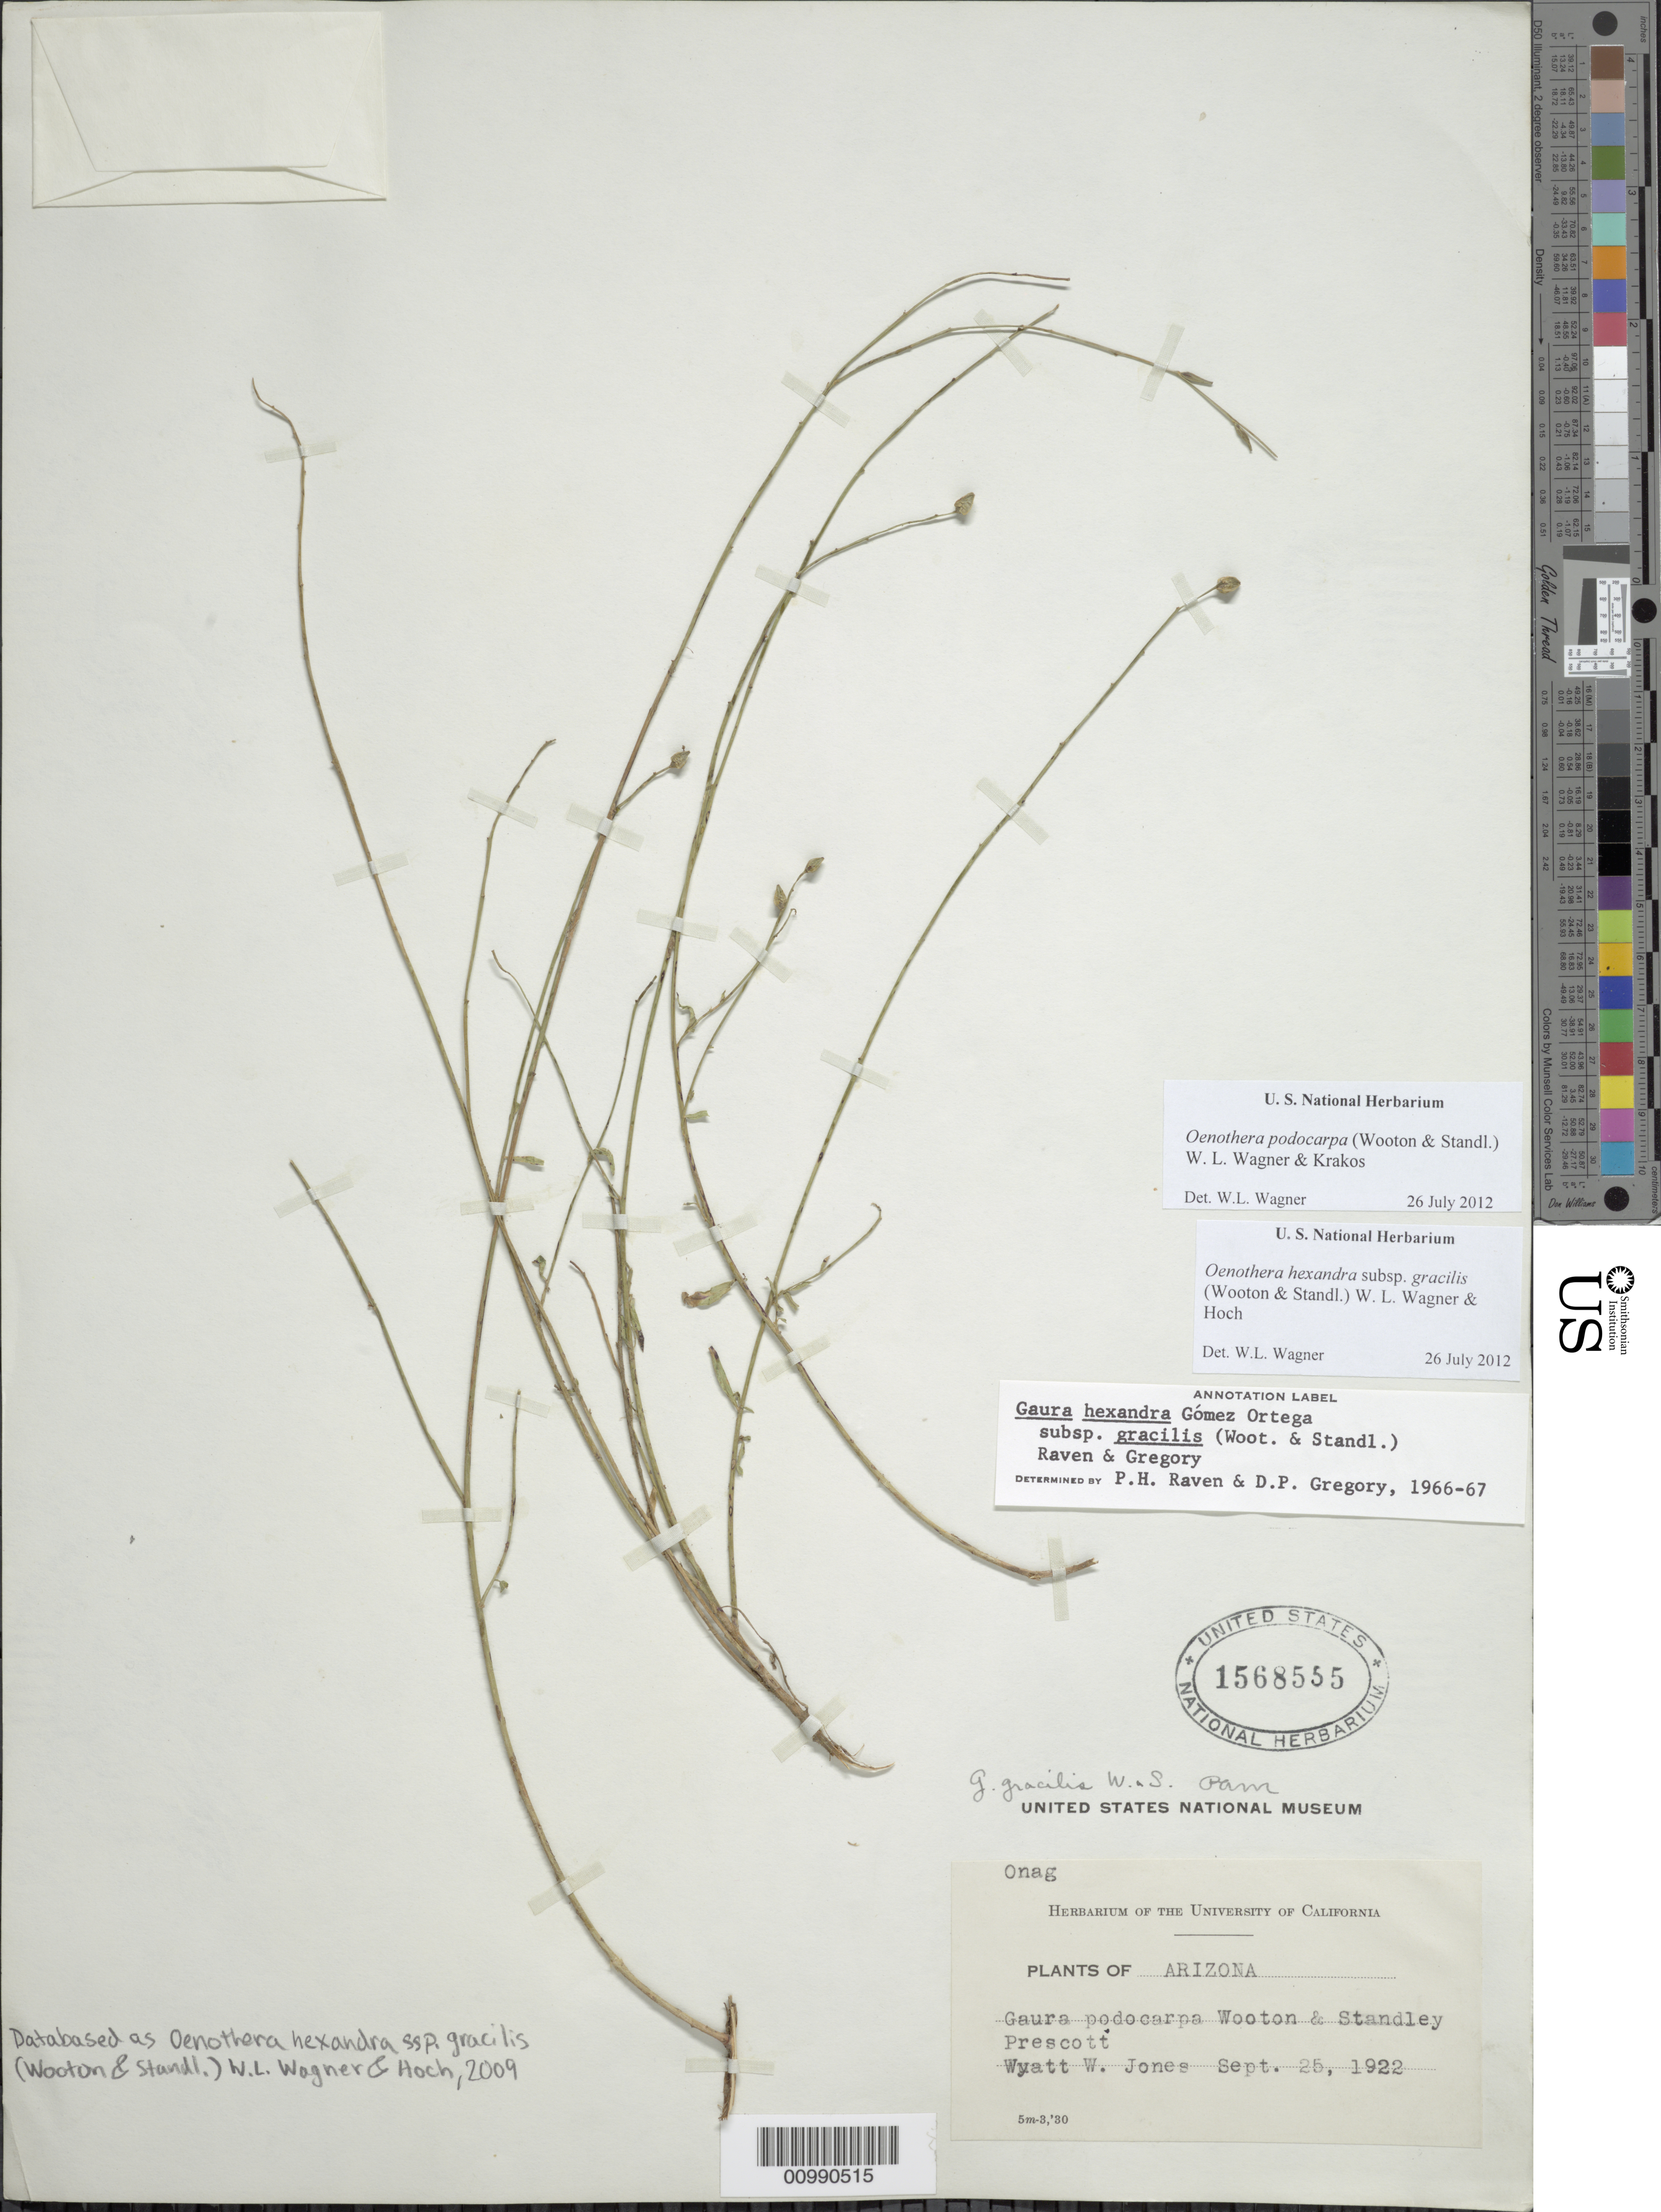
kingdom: Plantae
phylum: Tracheophyta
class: Magnoliopsida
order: Myrtales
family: Onagraceae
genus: Oenothera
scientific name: Oenothera podocarpa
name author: (Wooton & Standl.) Krakos & W.L. Wagner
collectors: W. W. Jones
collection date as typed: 25 Sep 1922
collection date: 1922-09-25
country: United States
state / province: Arizona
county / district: Yavapai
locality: Prescott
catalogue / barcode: US 1568555